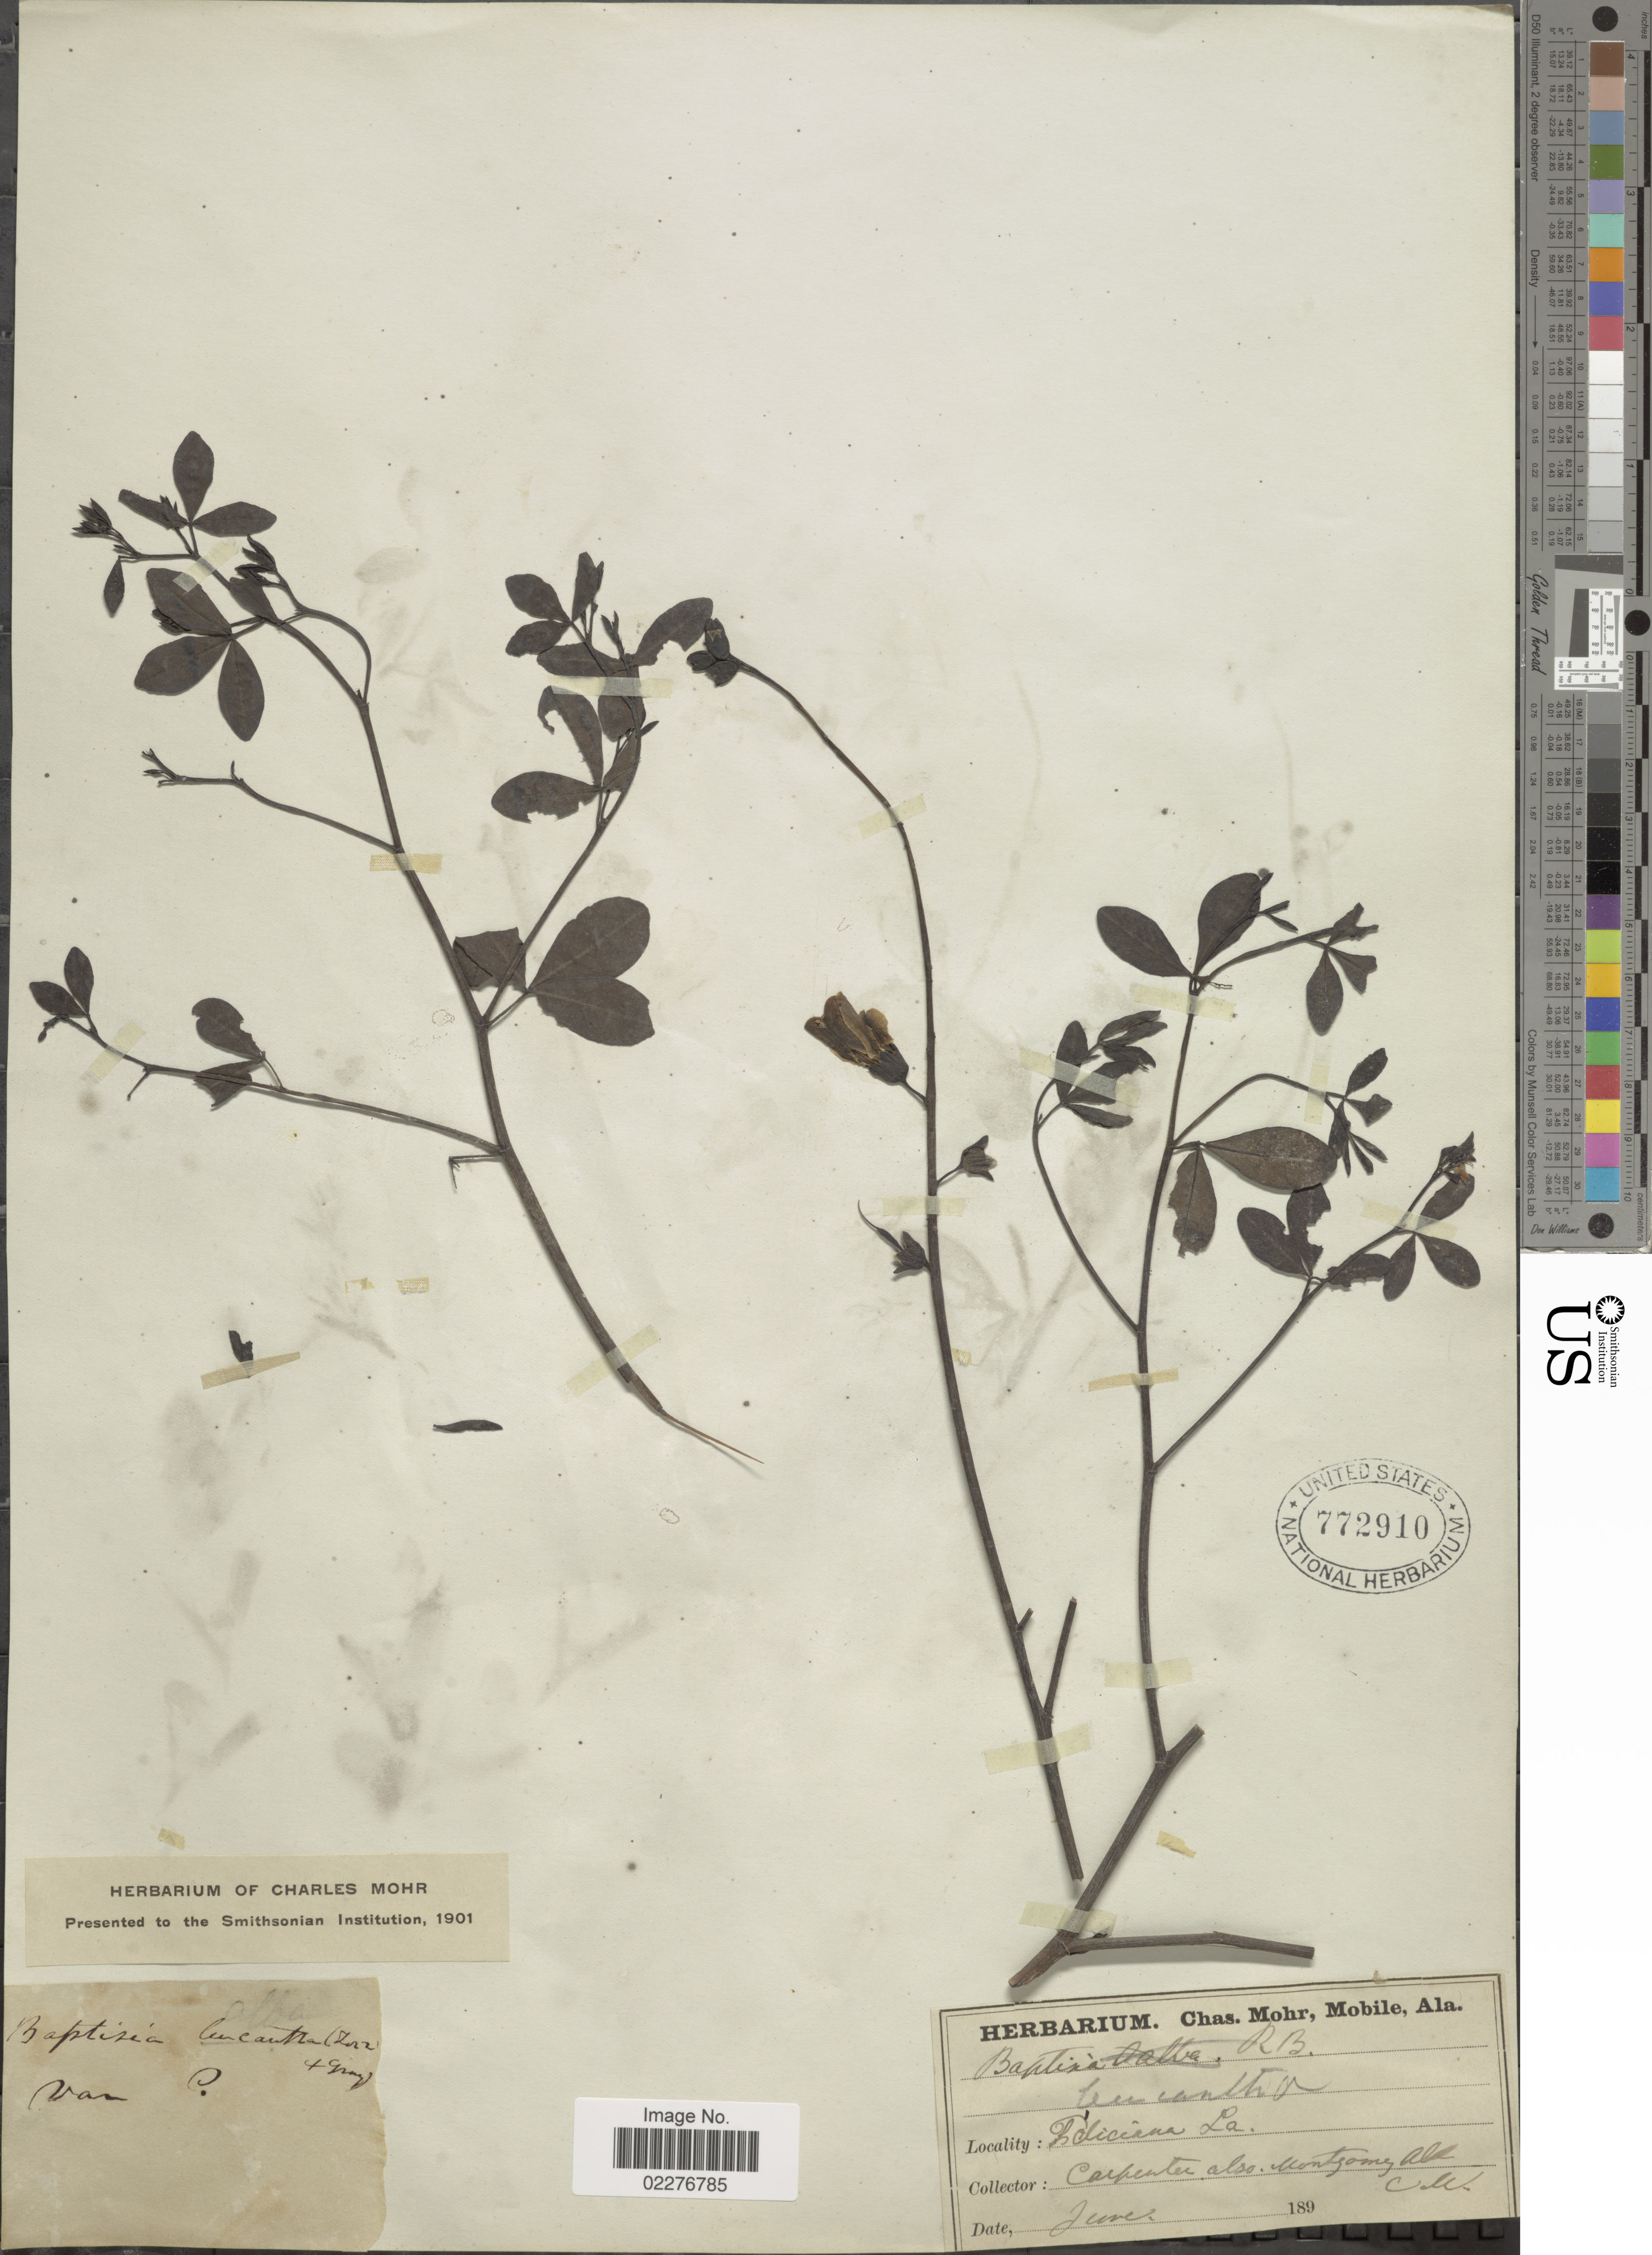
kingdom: Plantae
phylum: Tracheophyta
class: Magnoliopsida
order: Fabales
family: Fabaceae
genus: Baptisia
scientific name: Baptisia leucantha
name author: Torr. & A. Gray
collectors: -. Carpenter & Montgomery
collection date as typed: Transcribed d/m/y: /6/189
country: United States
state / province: Louisiana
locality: Feliciana.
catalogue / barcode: US 772910